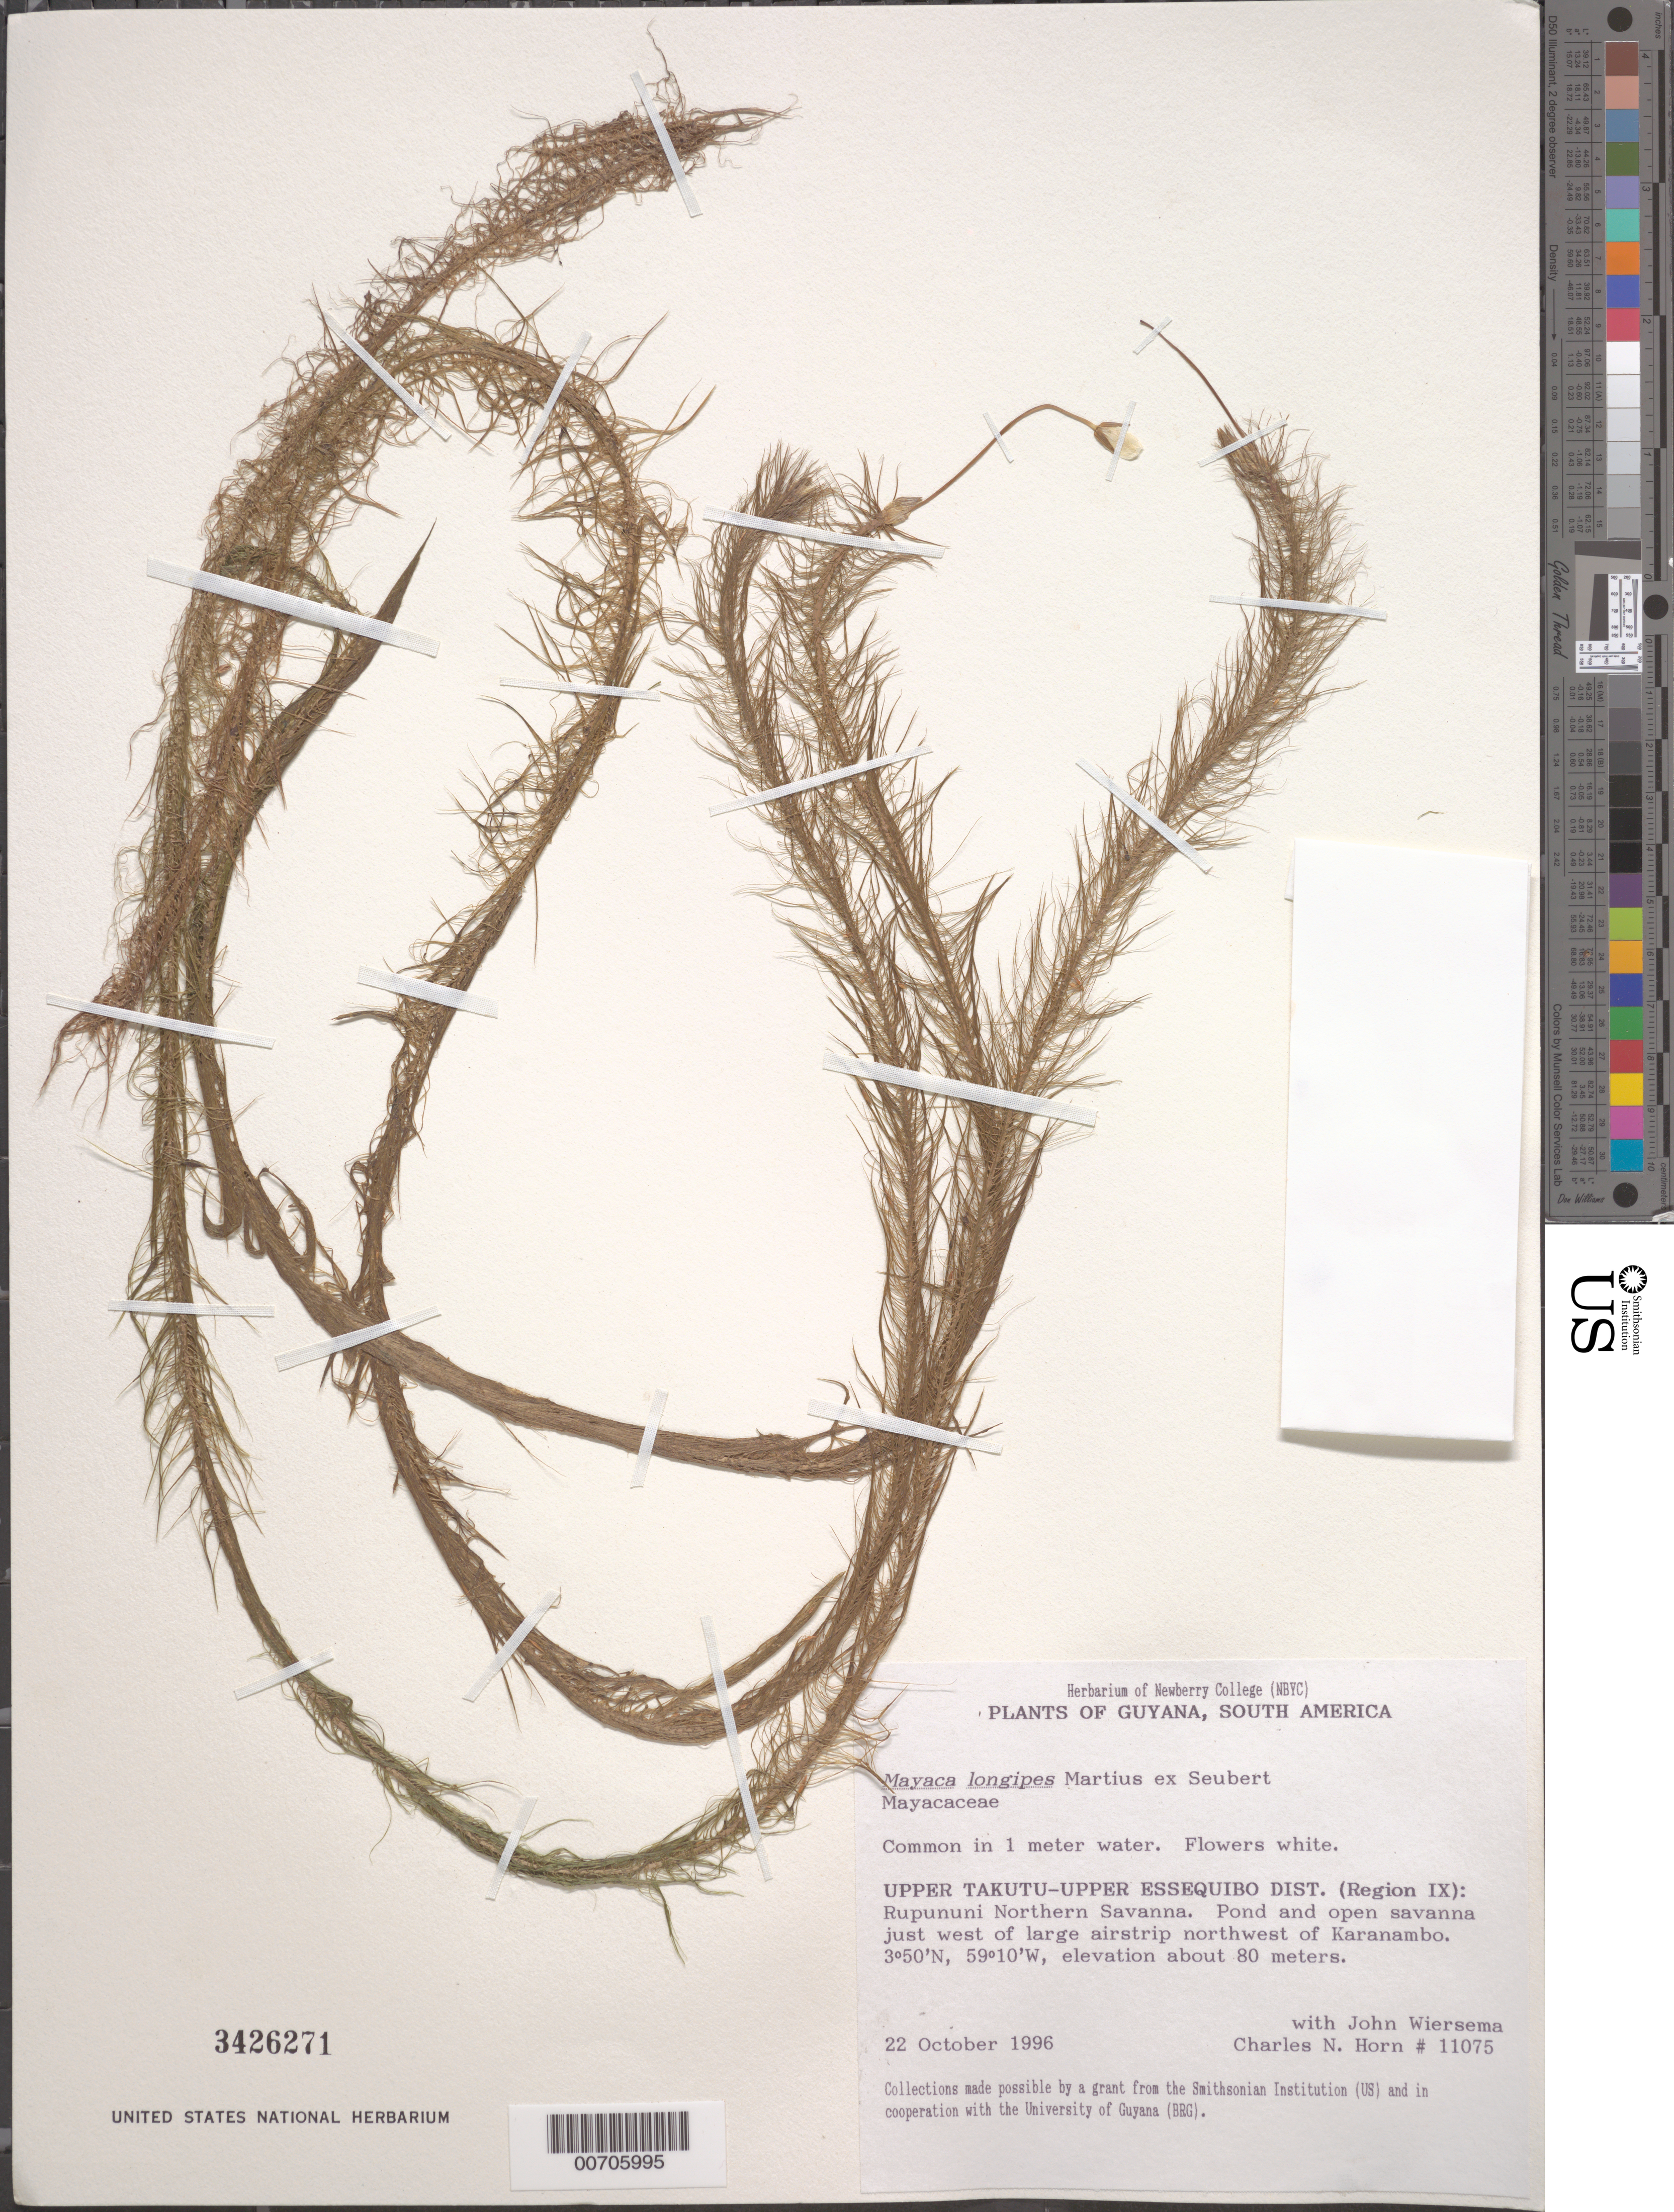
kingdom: Plantae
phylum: Tracheophyta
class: Liliopsida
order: Poales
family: Mayacaceae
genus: Mayaca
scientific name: Mayaca longipes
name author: Mart. ex Seub.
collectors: C. N. Horn & J. H. Wiersema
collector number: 11075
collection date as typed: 22-Oct-96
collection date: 1996-10-22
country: Guyana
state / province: U. Takutu-U. Essequibo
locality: Rupununi Northern Savanna, W of large airstrip, NW of Karanambo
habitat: In 1 m water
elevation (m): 80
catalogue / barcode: US 3426271